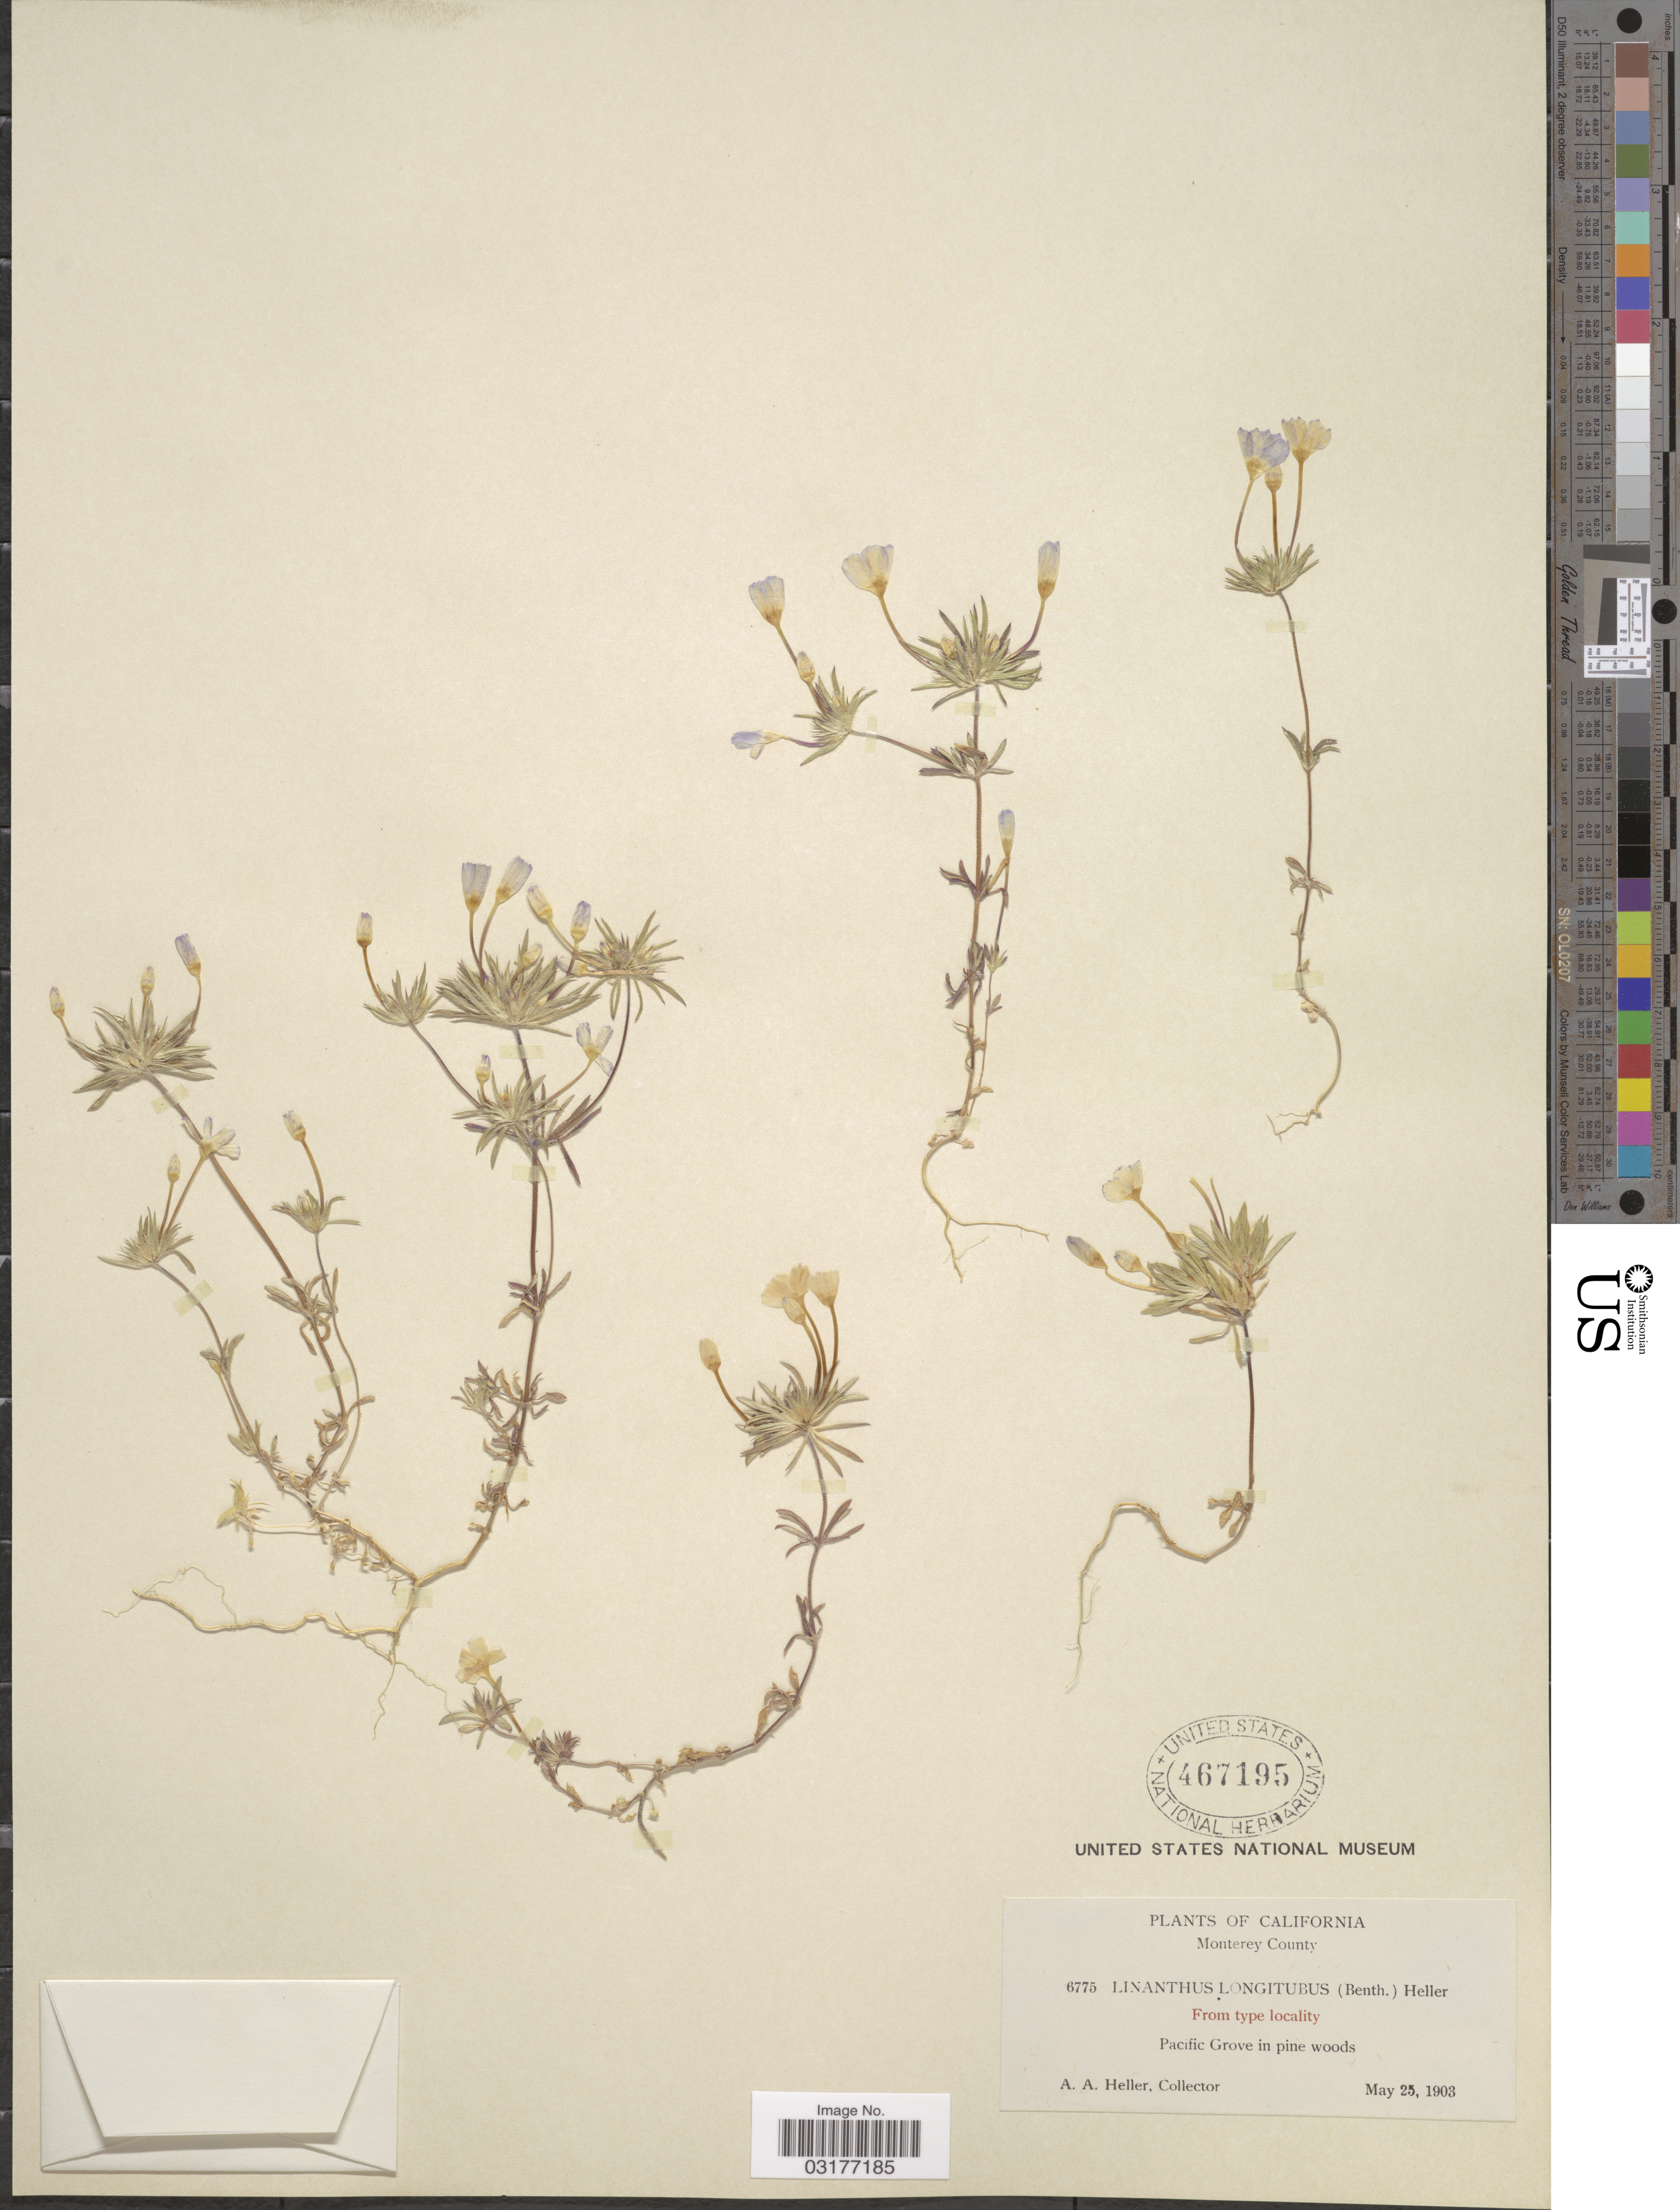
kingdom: Plantae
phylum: Tracheophyta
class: Magnoliopsida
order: Ericales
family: Polemoniaceae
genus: Leptosiphon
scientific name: Leptosiphon androsaceus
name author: Benth.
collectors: A. A. Heller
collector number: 6775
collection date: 1903-05-25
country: United States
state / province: California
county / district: Monterey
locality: Monterey County. Pacific Grove in pine woods.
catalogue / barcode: US 467195